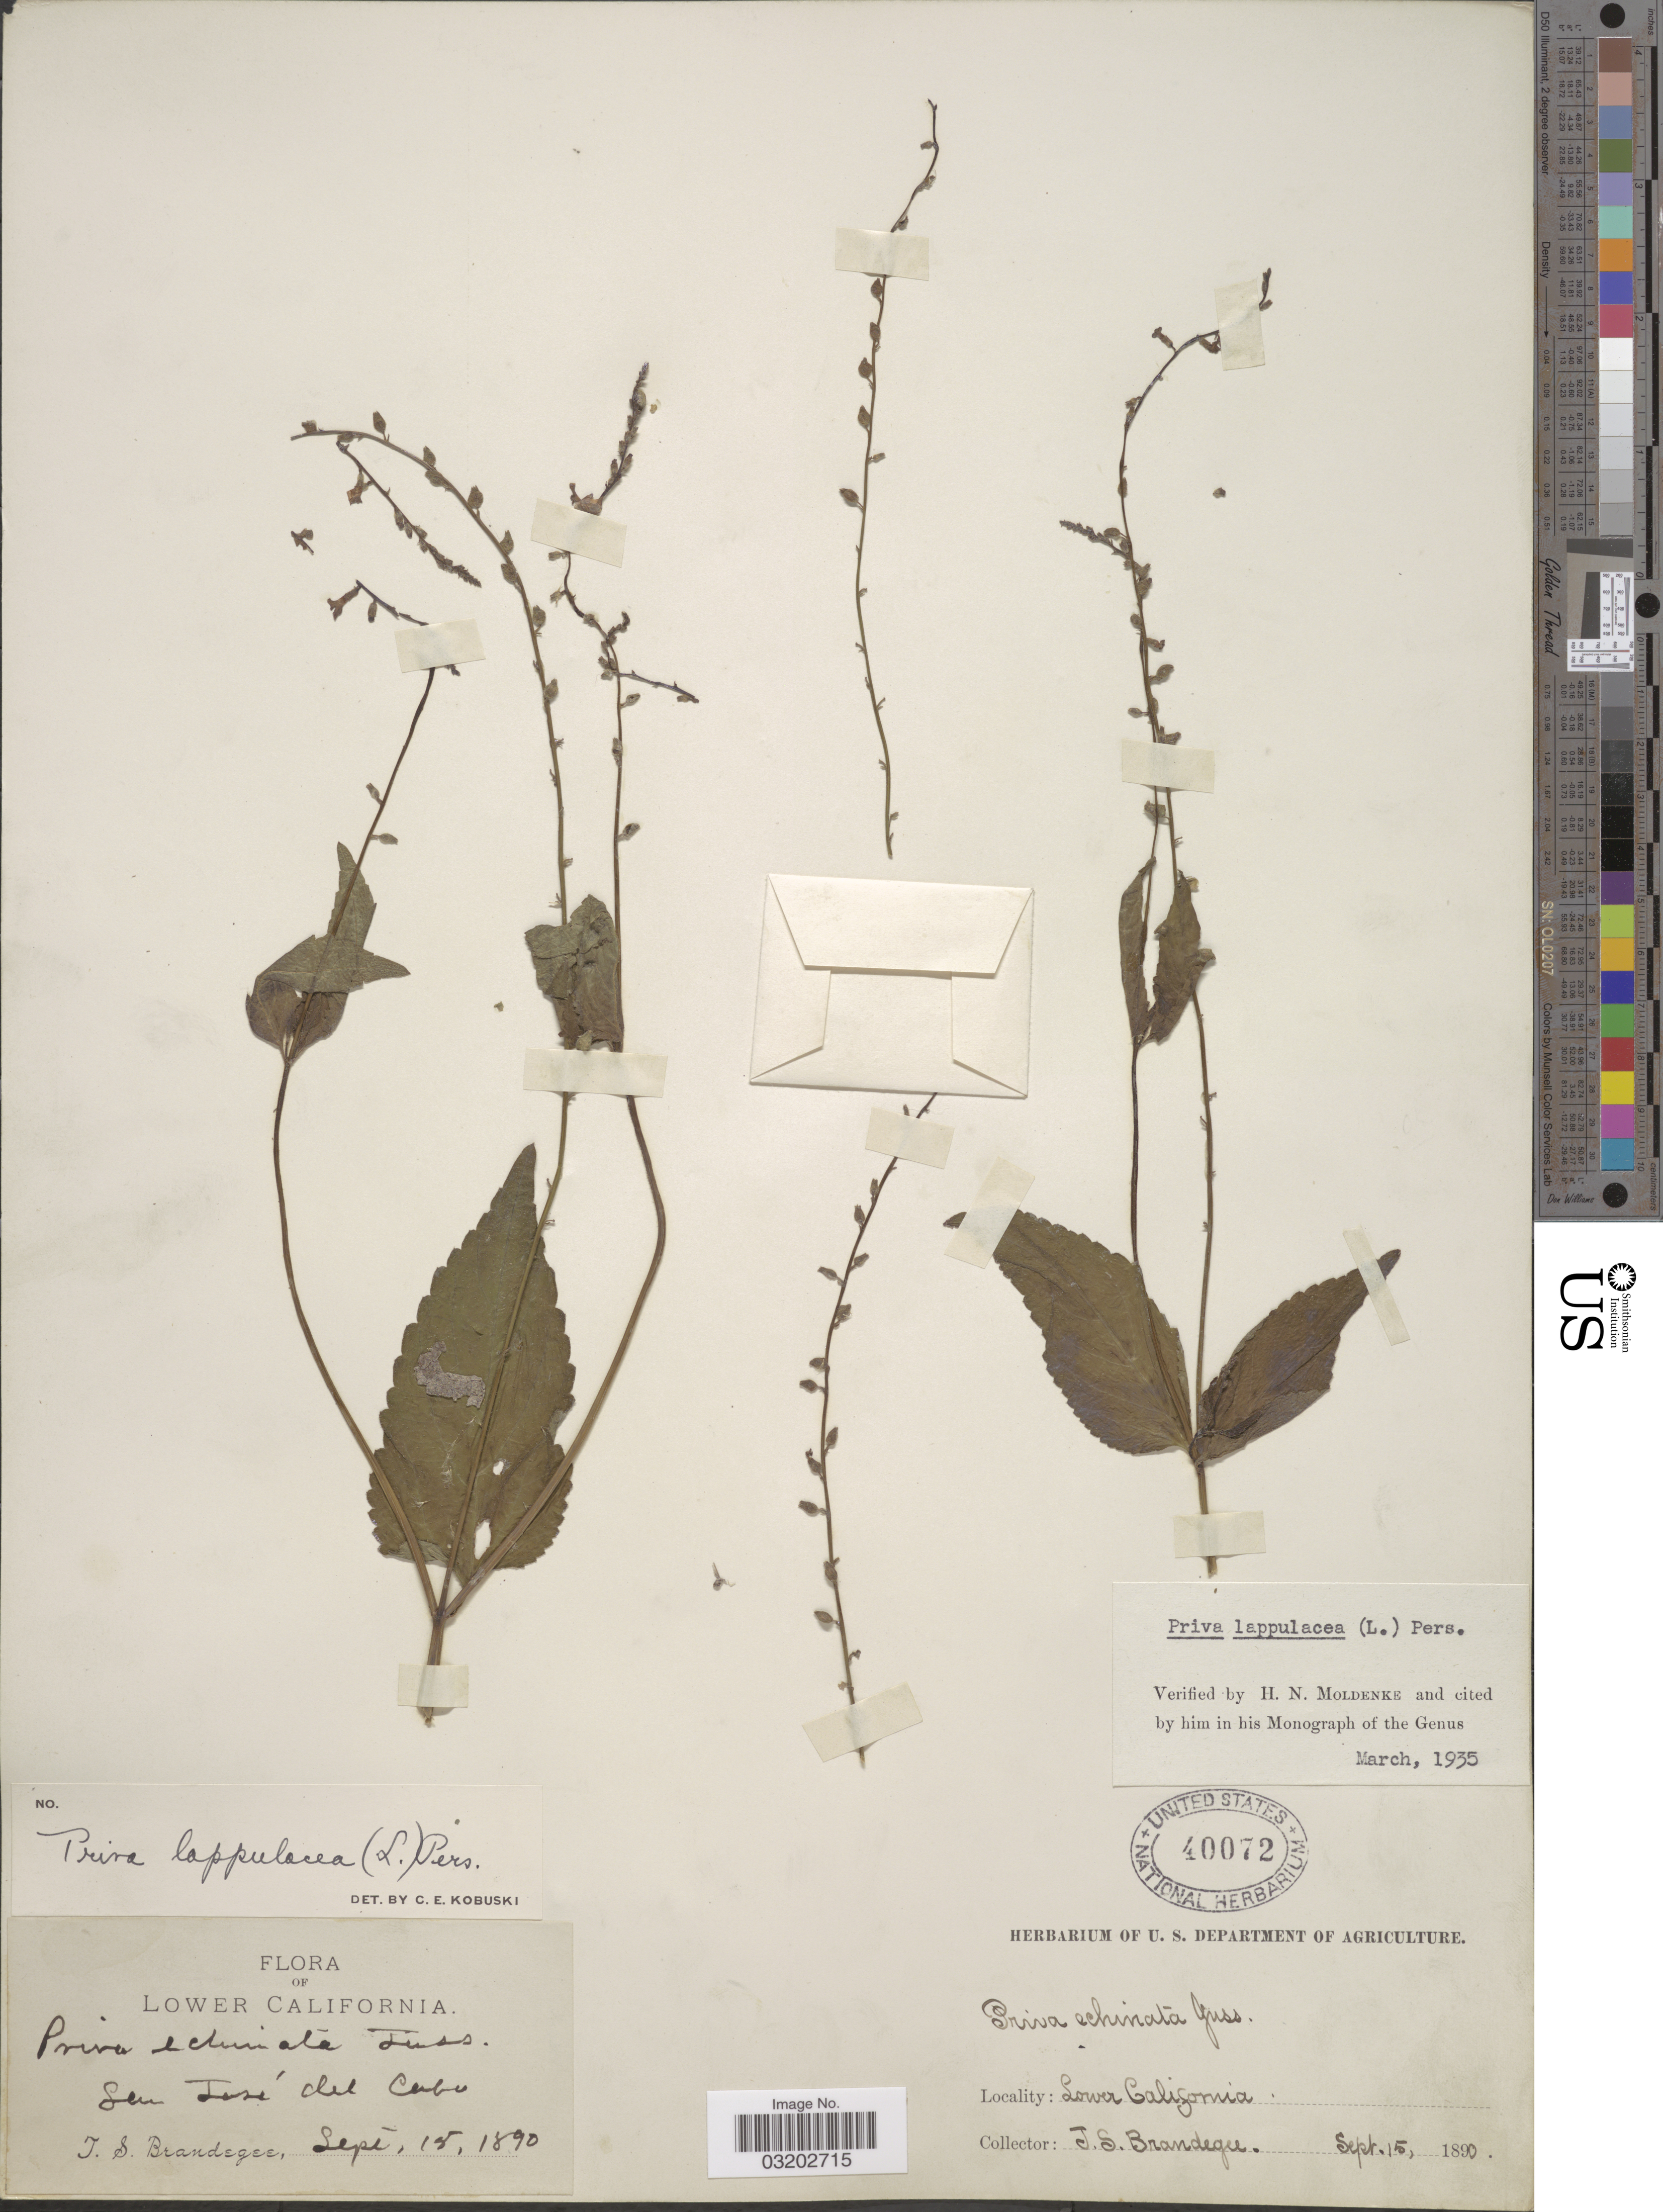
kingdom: Plantae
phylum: Tracheophyta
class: Magnoliopsida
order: Lamiales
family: Verbenaceae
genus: Priva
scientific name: Priva lappulacea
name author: (L.) Pers.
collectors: T. S. Brandegee (herbarium)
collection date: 1890-09-15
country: Mexico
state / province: Baja California Sur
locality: Lower California. San José del Cabo.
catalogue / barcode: US 40072